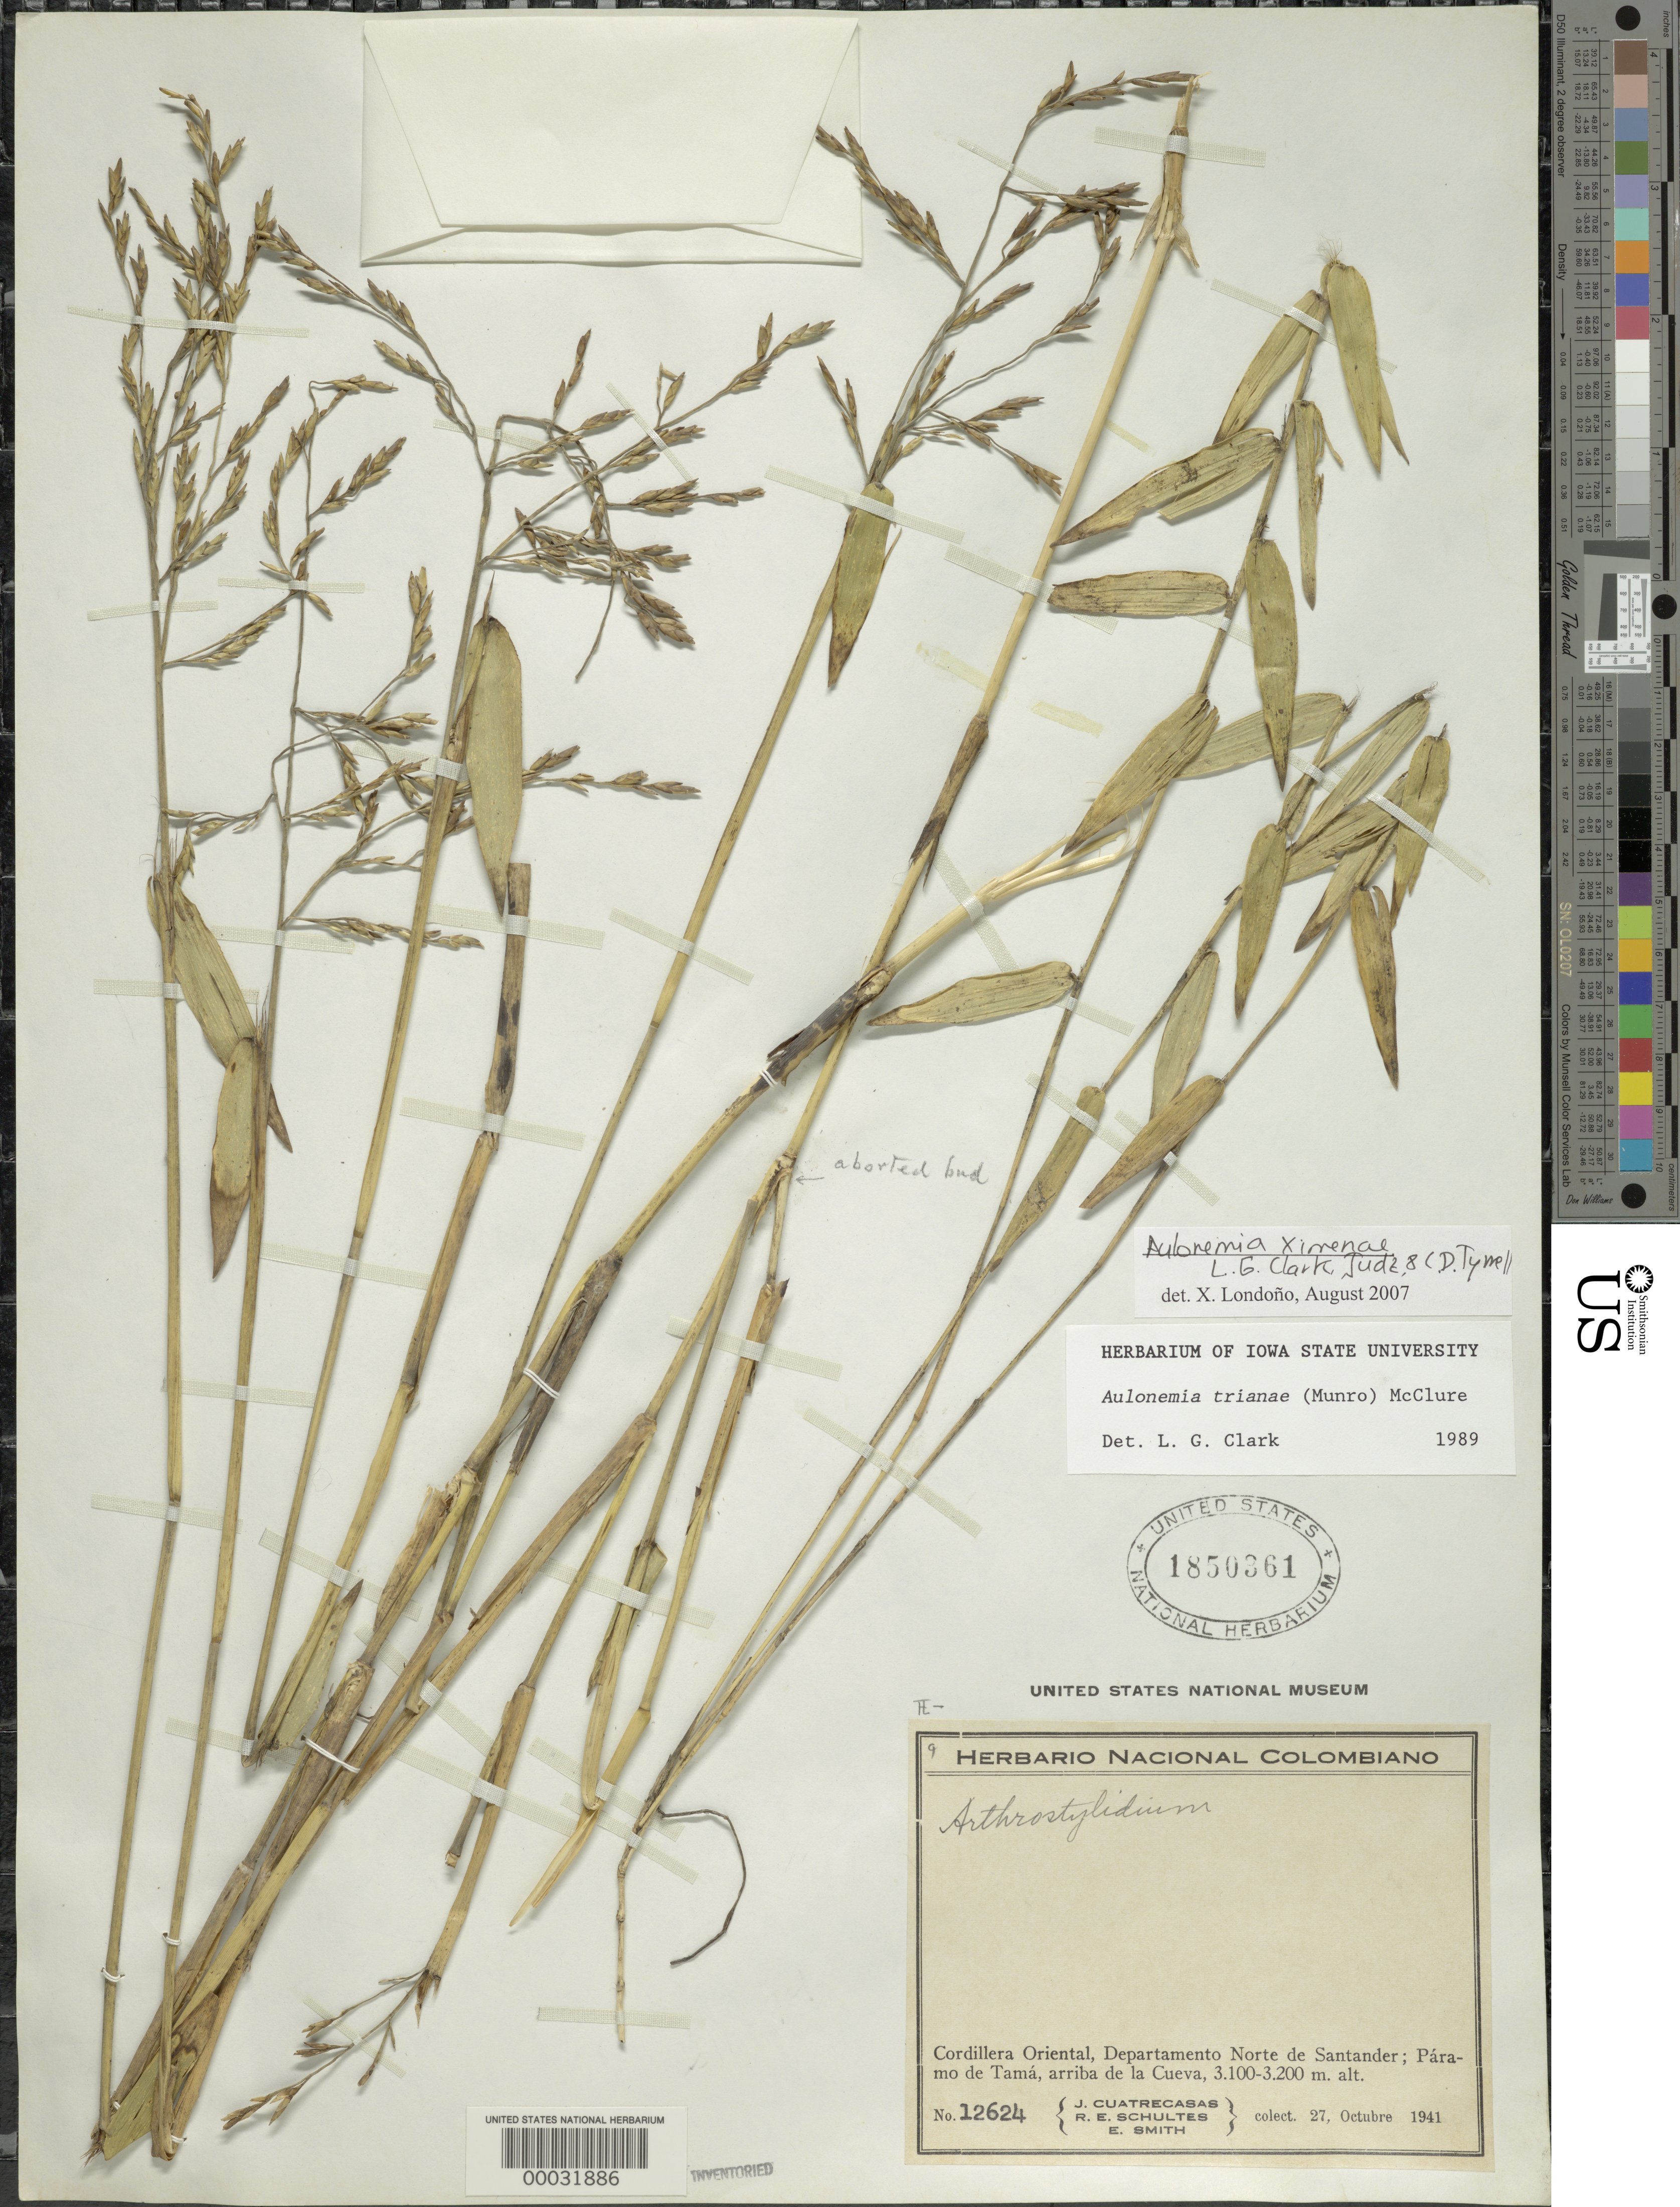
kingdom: Plantae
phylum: Tracheophyta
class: Liliopsida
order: Poales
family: Poaceae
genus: Aulonemia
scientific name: Aulonemia ximenae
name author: L.G. Clark et al.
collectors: J. Cuatrecasas, R. E. Schultes & C. E. Smith Jr.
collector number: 12624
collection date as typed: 27 Oct 1941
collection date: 1941-10-27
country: Colombia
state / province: Norte de Santander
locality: Cordillera Oriental, Paramo de Tama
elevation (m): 3100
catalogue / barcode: US 1850361